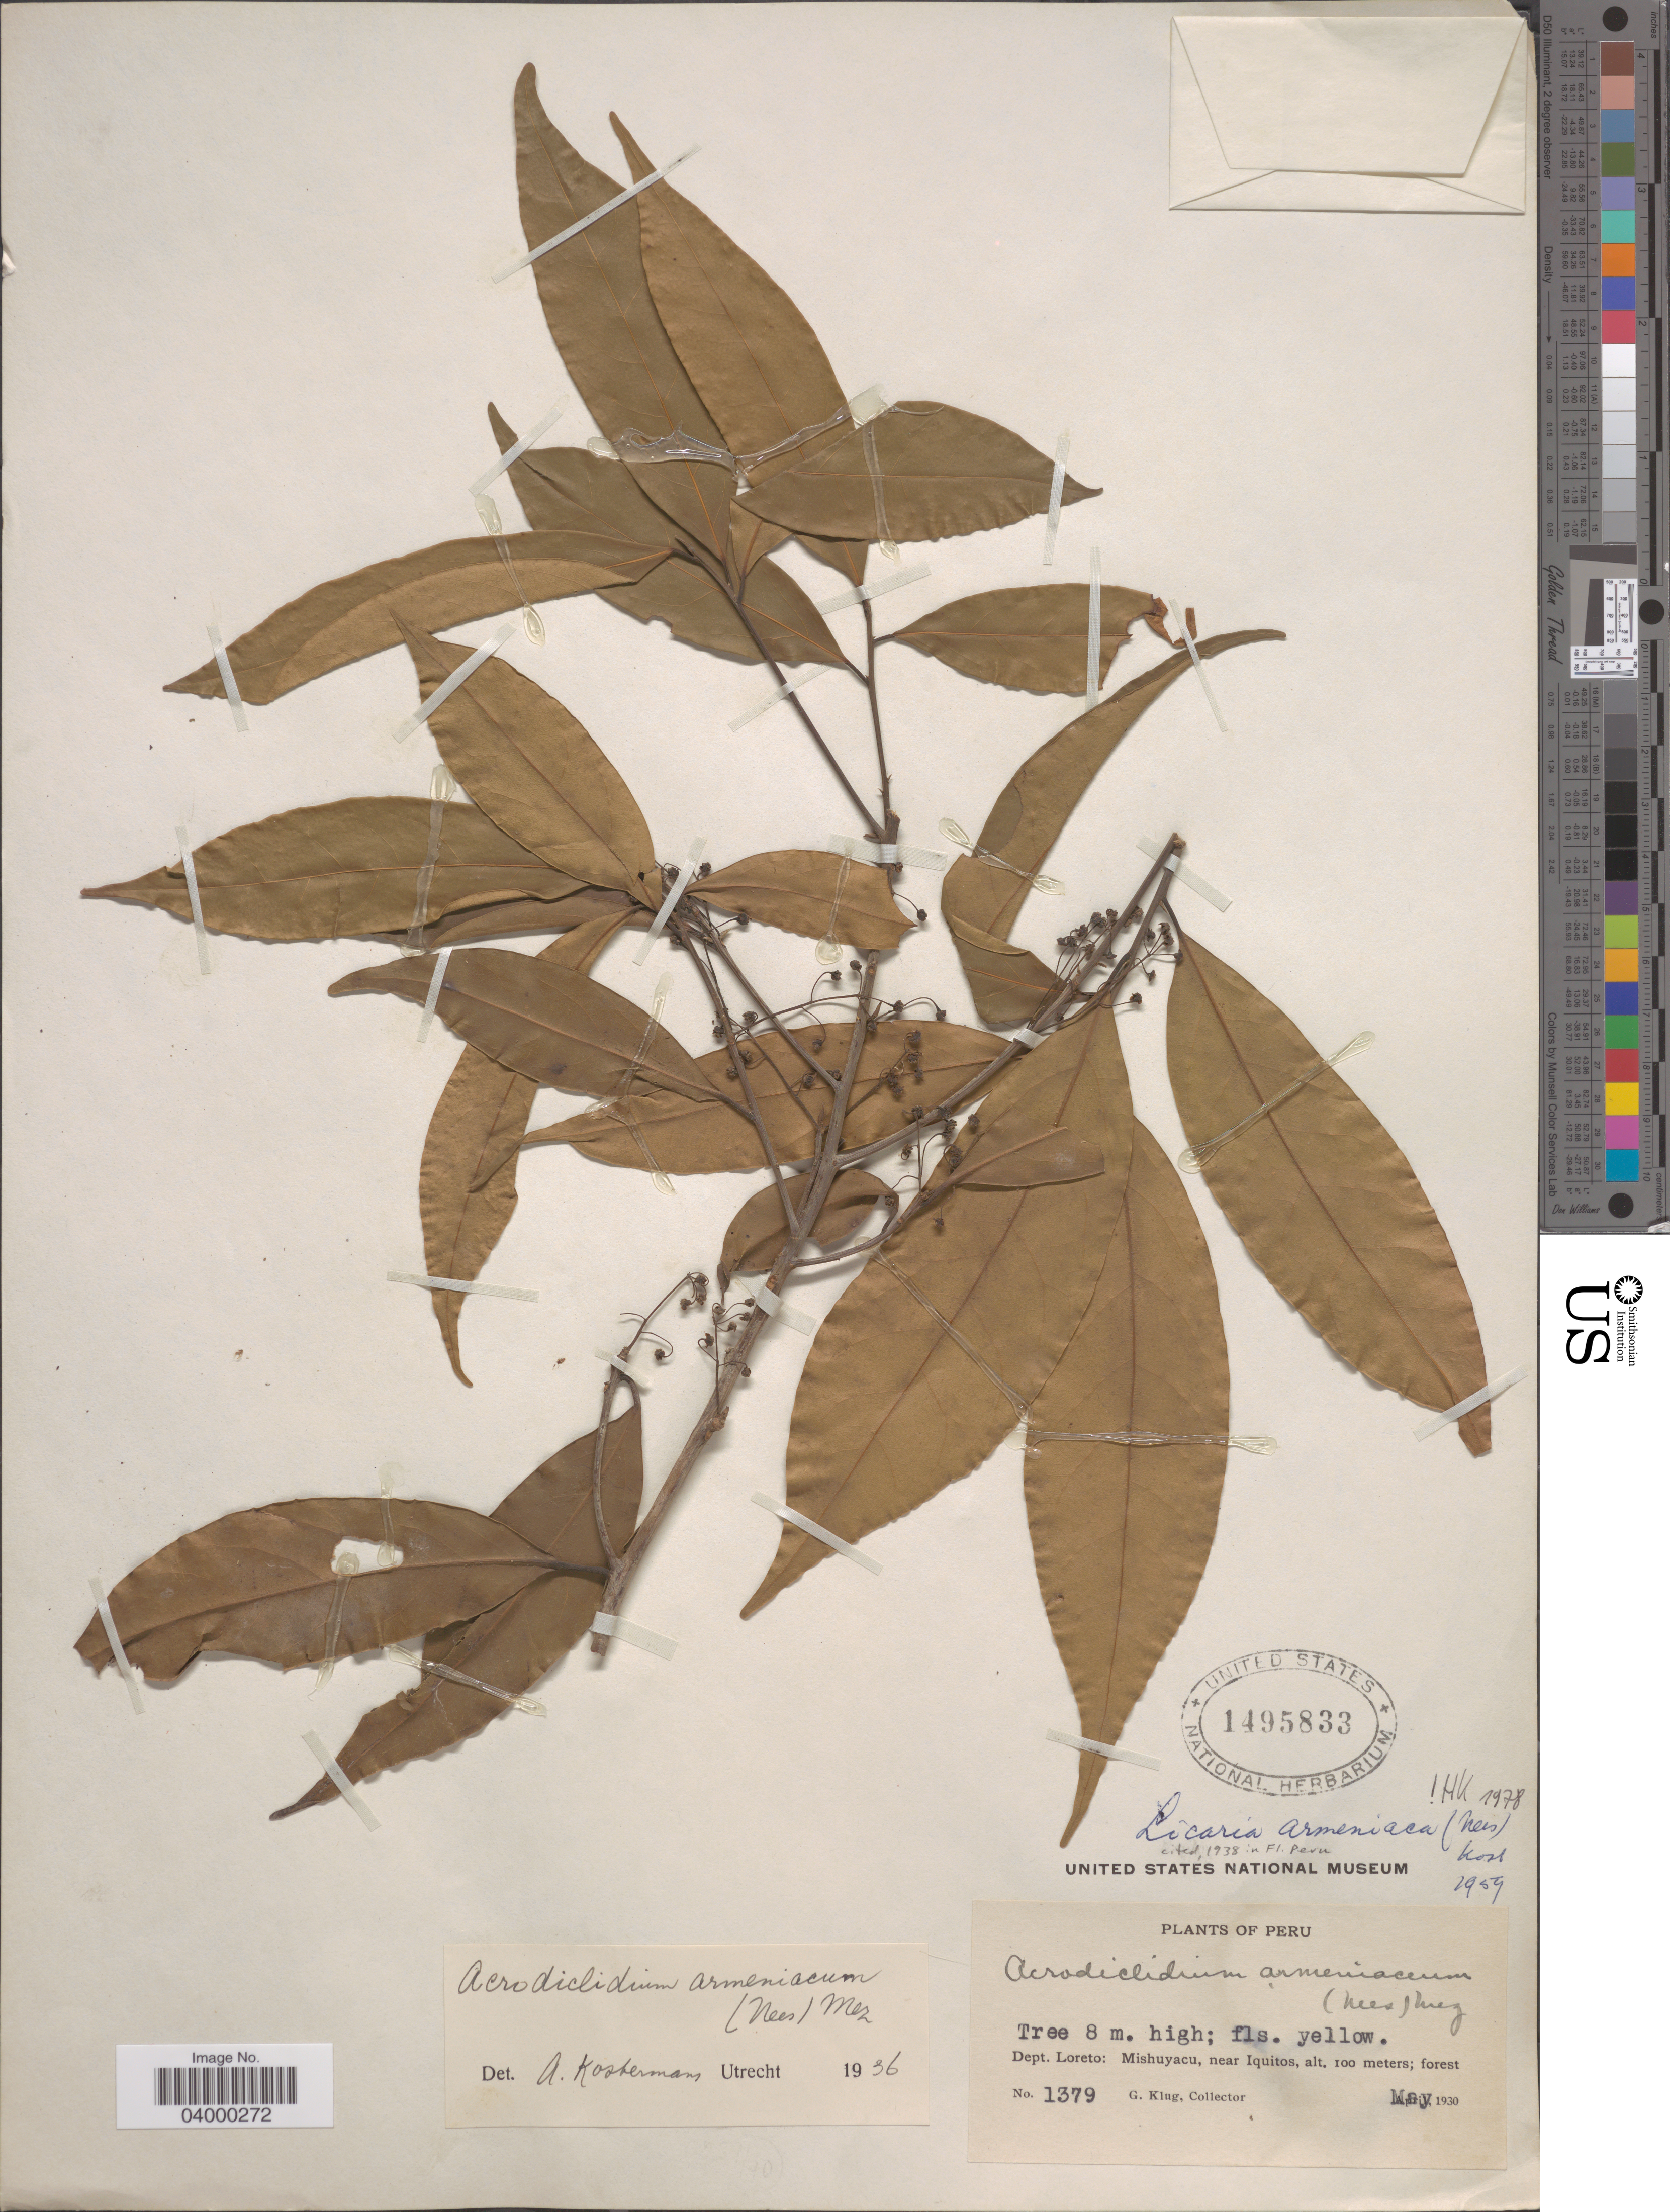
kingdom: Plantae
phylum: Tracheophyta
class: Magnoliopsida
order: Laurales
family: Lauraceae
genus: Licaria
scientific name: Licaria armeniaca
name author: (Nees) Kosterm.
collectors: G. Klug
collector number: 1379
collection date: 1930-05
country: Peru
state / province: Loreto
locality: Dept. Loreto: Mishuyacu, near Iquitos.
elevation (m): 100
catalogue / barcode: US 1495833